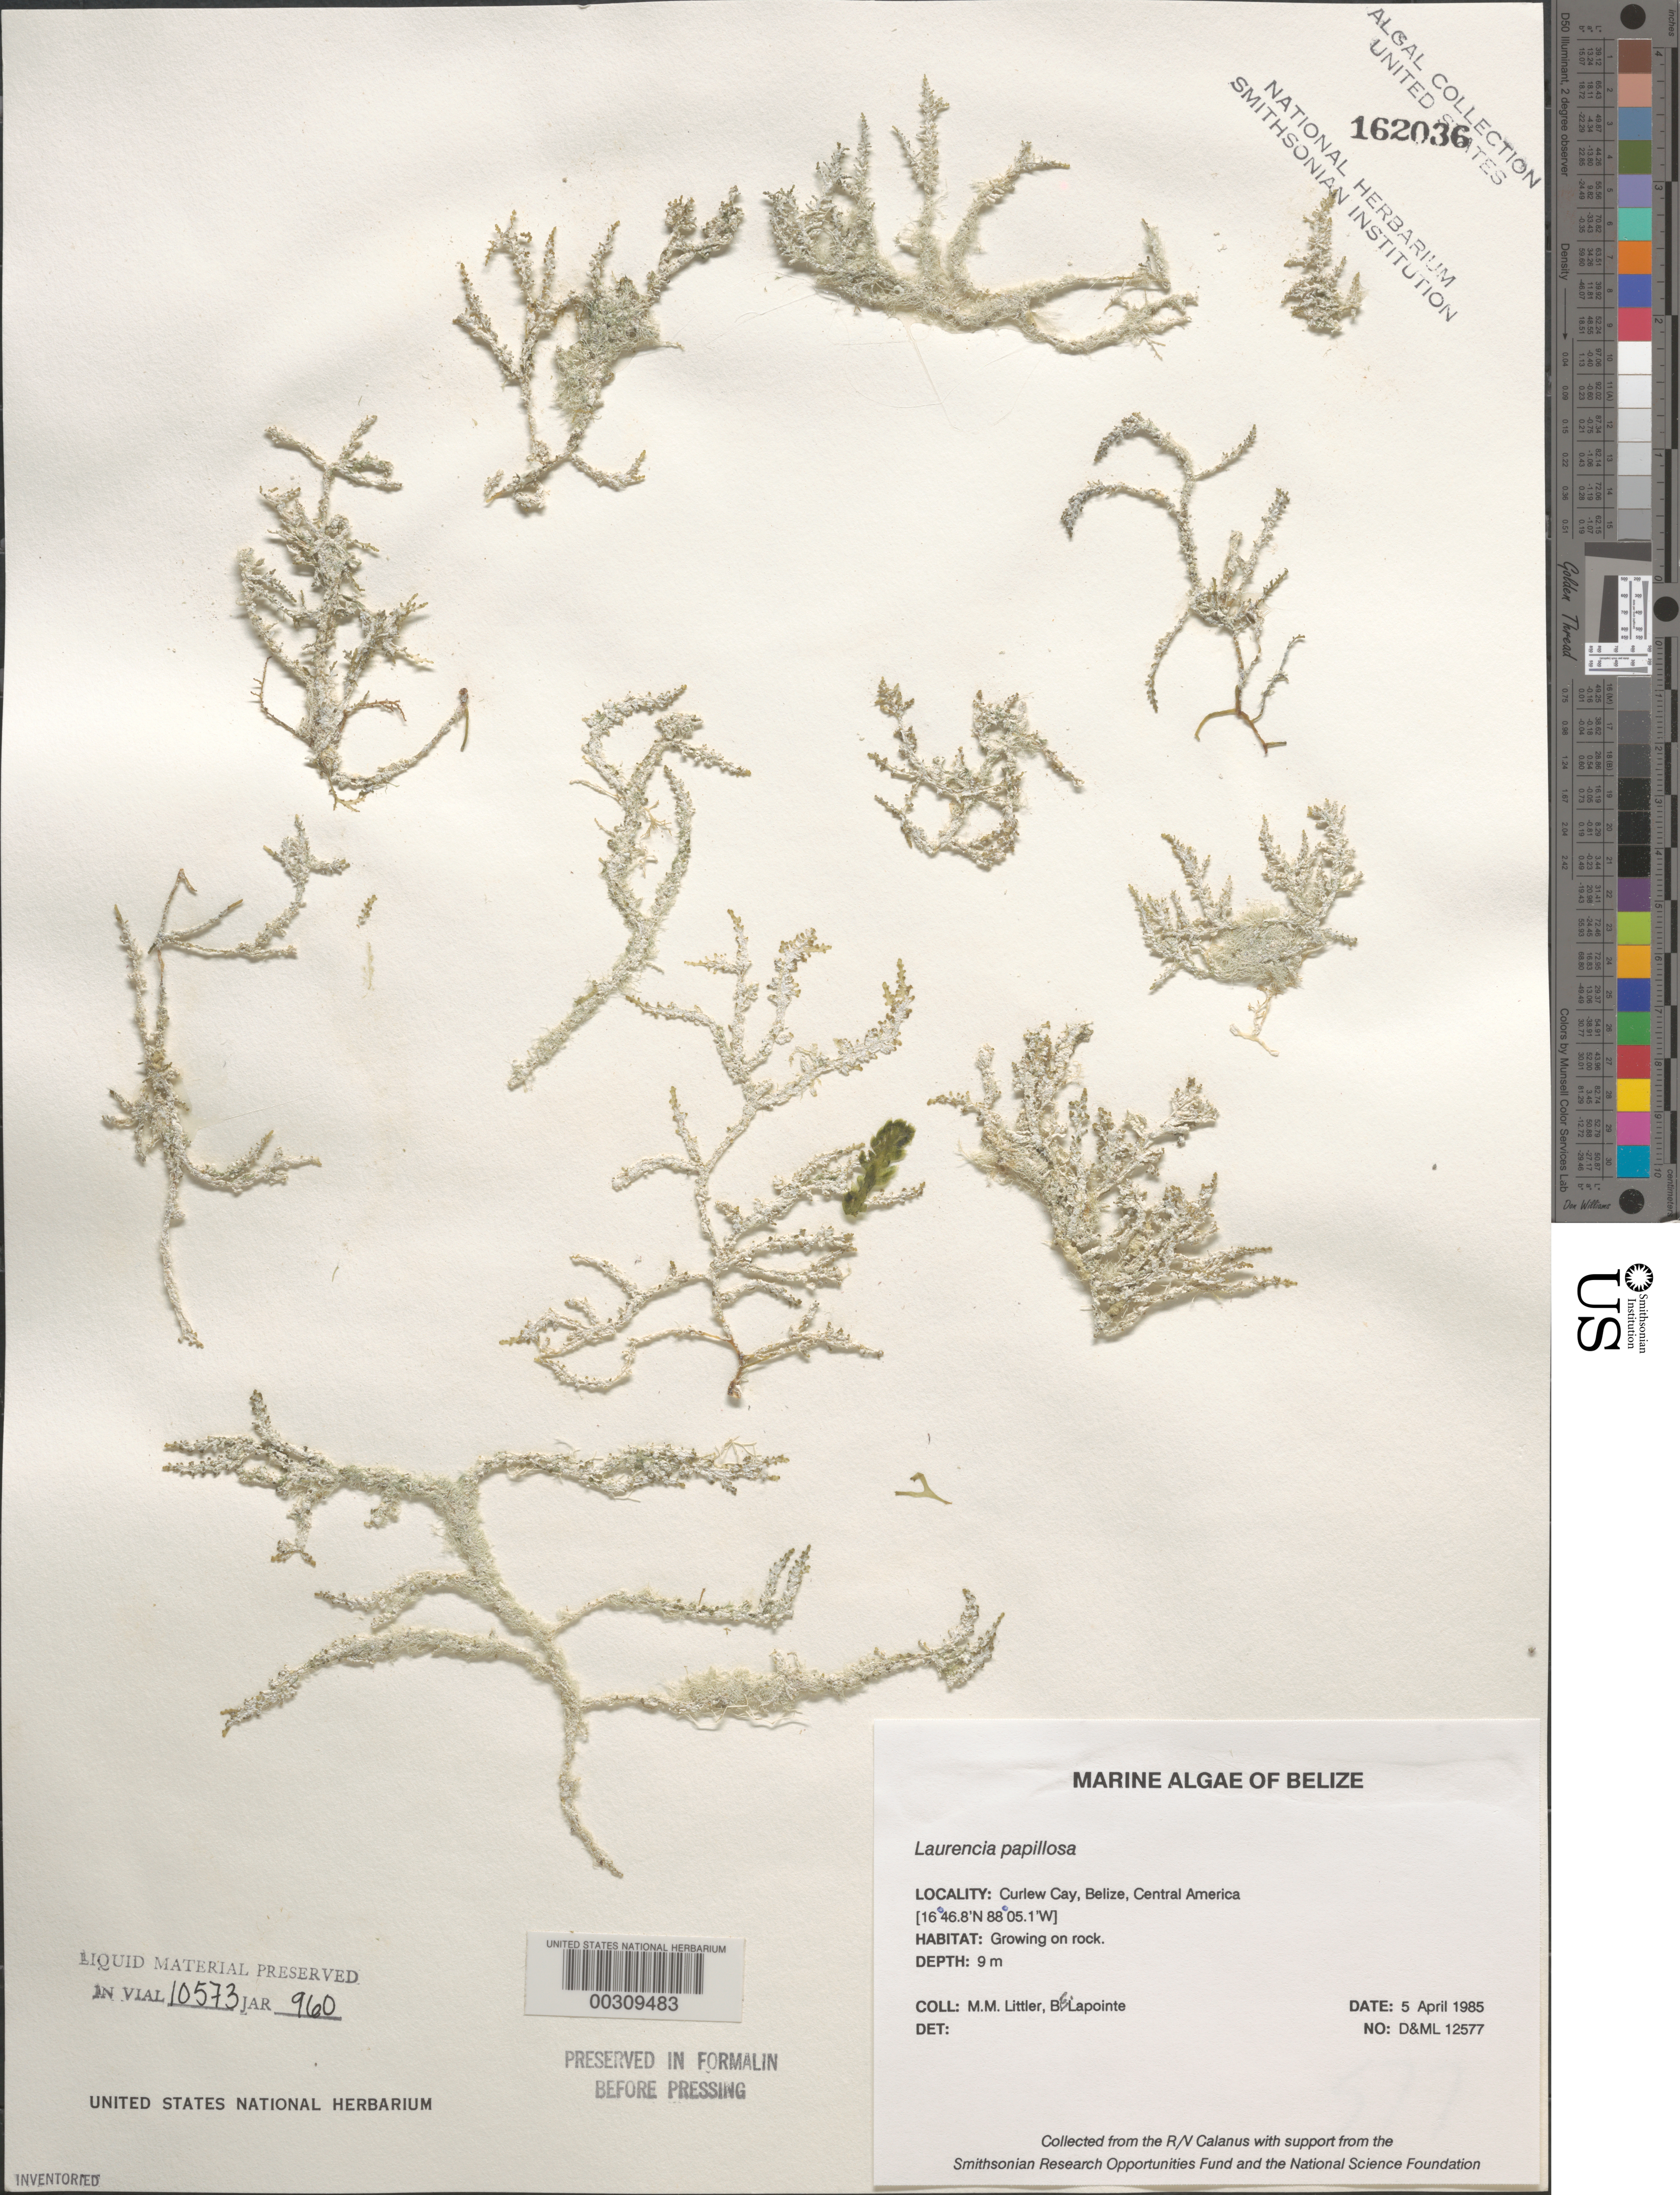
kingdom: Plantae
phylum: Rhodophyta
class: Florideophyceae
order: Ceramiales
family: Rhodomelaceae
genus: Palisada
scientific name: Palisada perforata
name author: (Bory) K.W. Nam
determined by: Algae name updating Project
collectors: M. M. Littler & B. Lapointe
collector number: D&ML 12577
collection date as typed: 05 Apr 1985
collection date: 1985-04-05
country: Belize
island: Curlew Cay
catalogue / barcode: US 162036